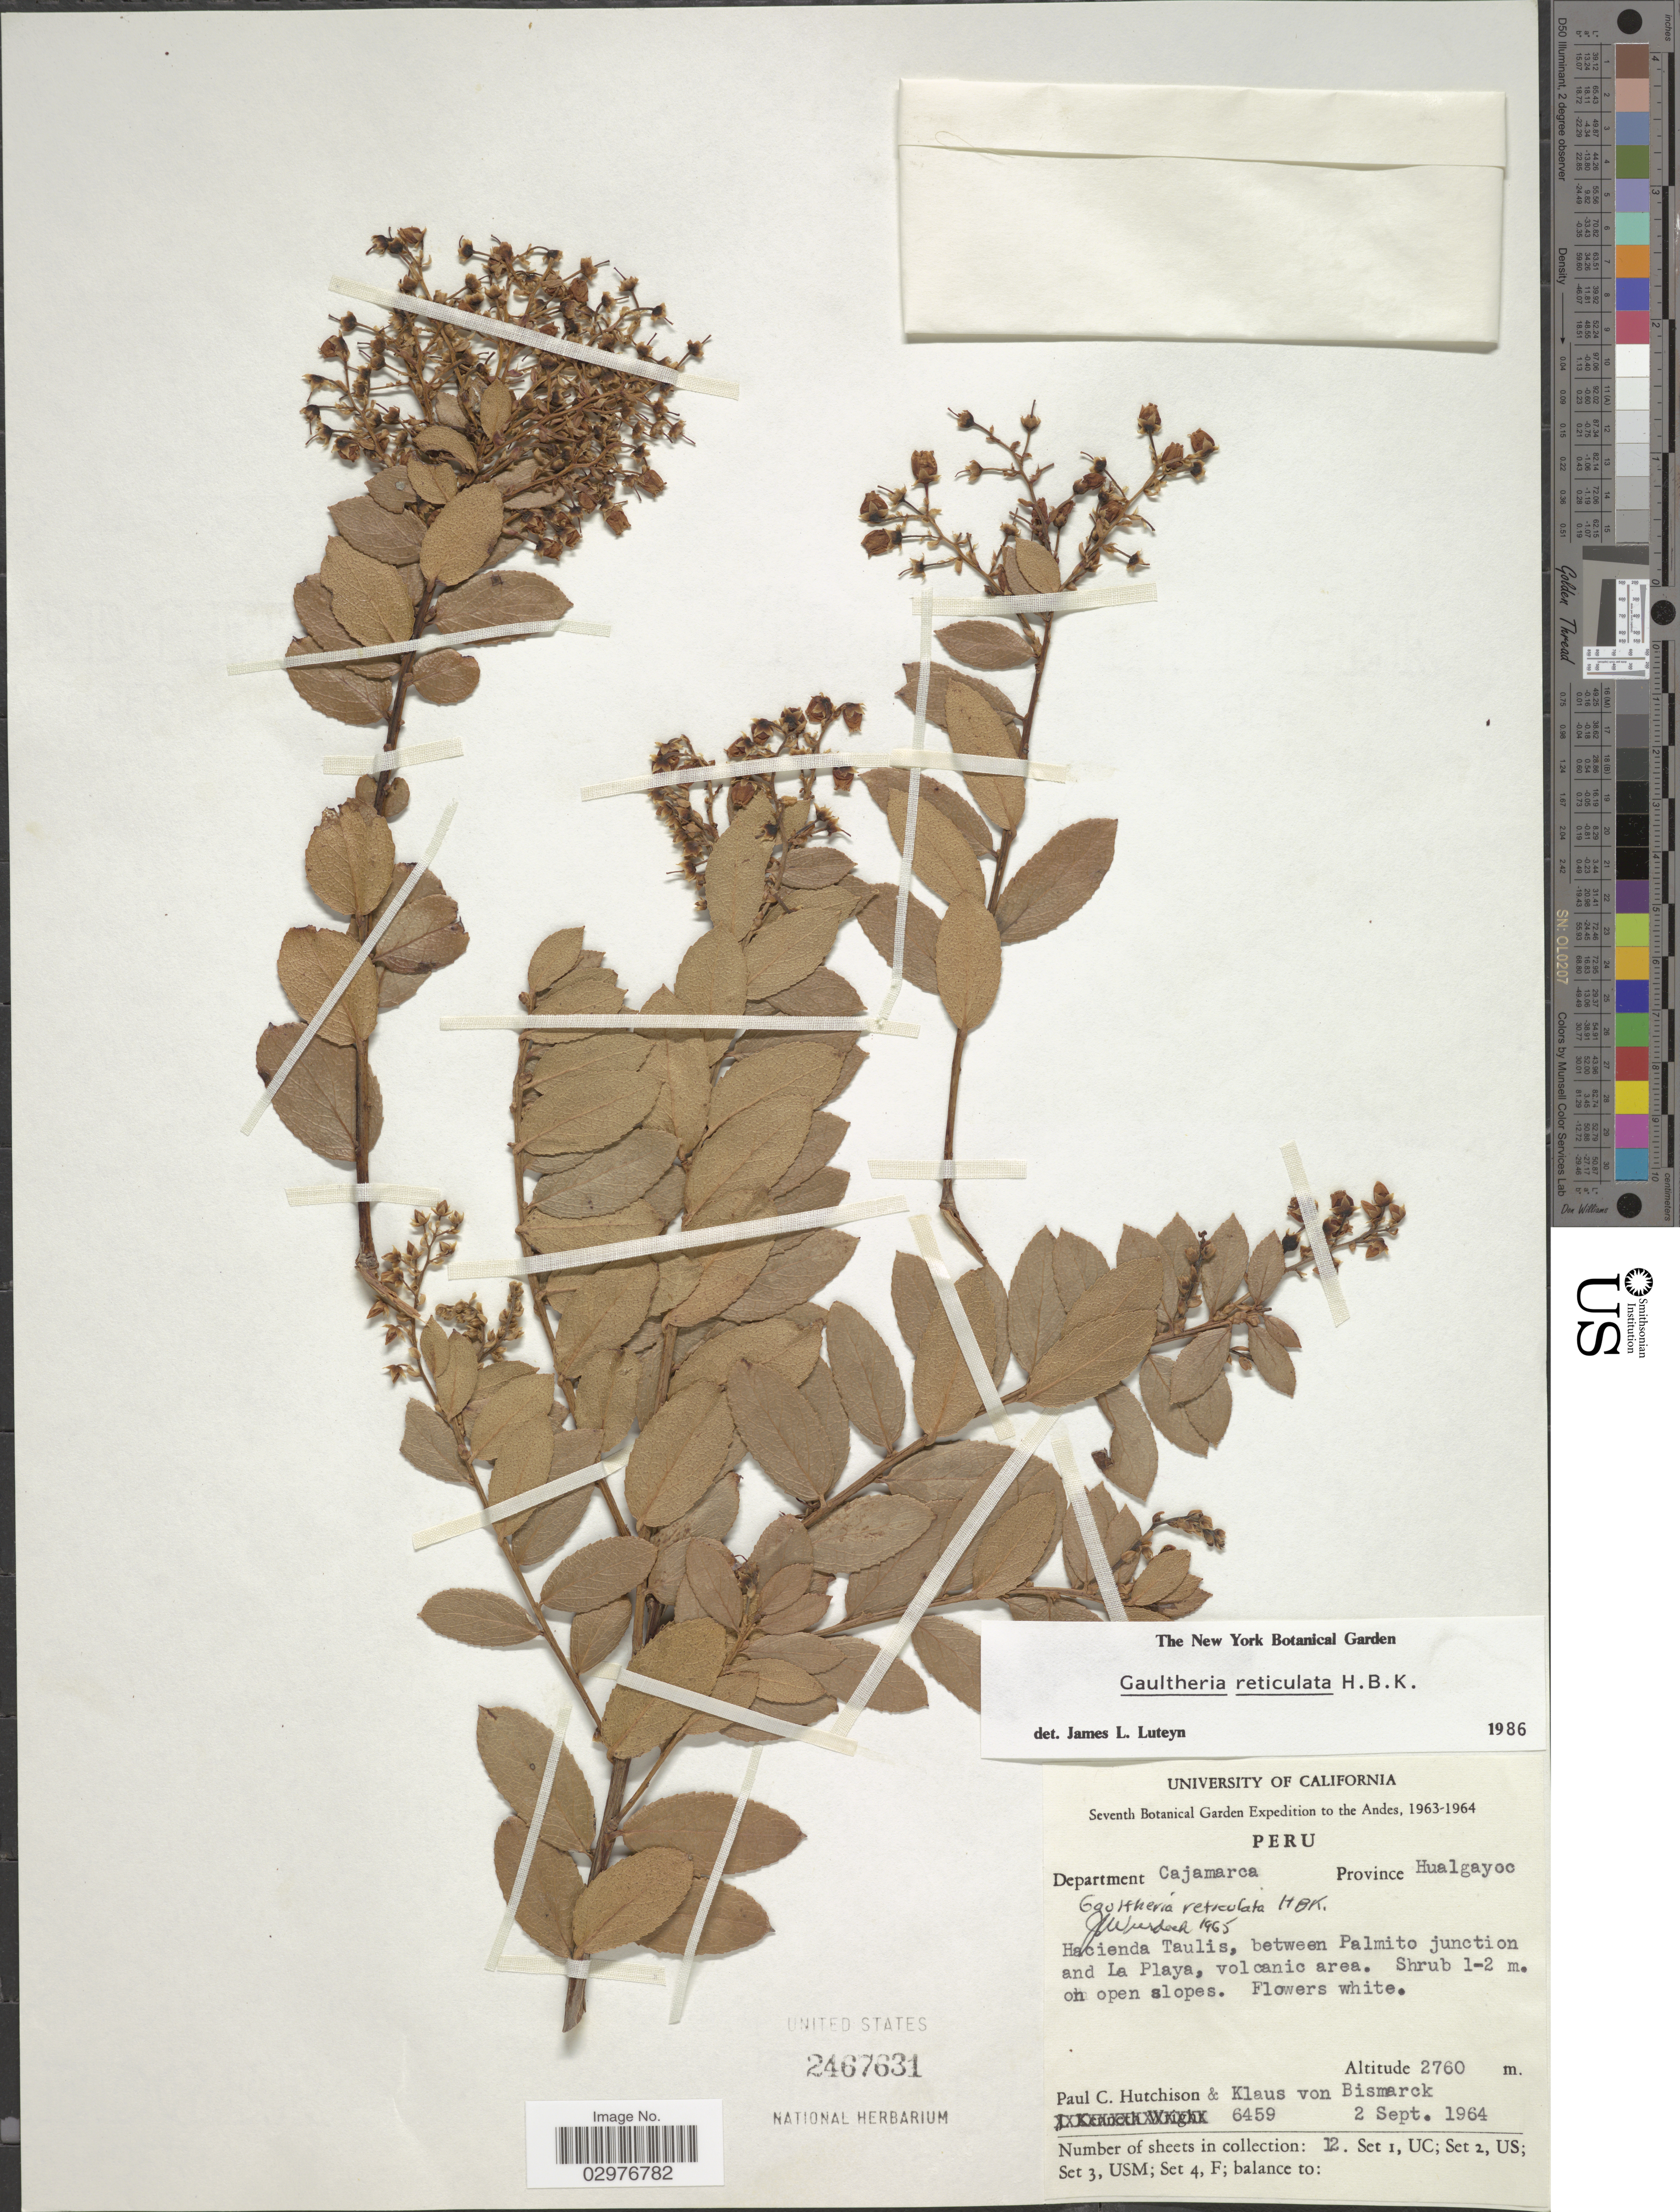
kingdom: Plantae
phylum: Tracheophyta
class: Magnoliopsida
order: Ericales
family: Ericaceae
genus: Gaultheria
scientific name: Gaultheria reticulata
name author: Kunth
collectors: P. C. Hutchison & K. von Bismarck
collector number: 5459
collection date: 1964-09-02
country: Peru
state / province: Cajamarca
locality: Andes. Department Cajamarca. Province Hualgayoc. Hacienda Taulis, between Palmito junction and La Playa, volcanic area.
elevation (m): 2760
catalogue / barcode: US 2467631